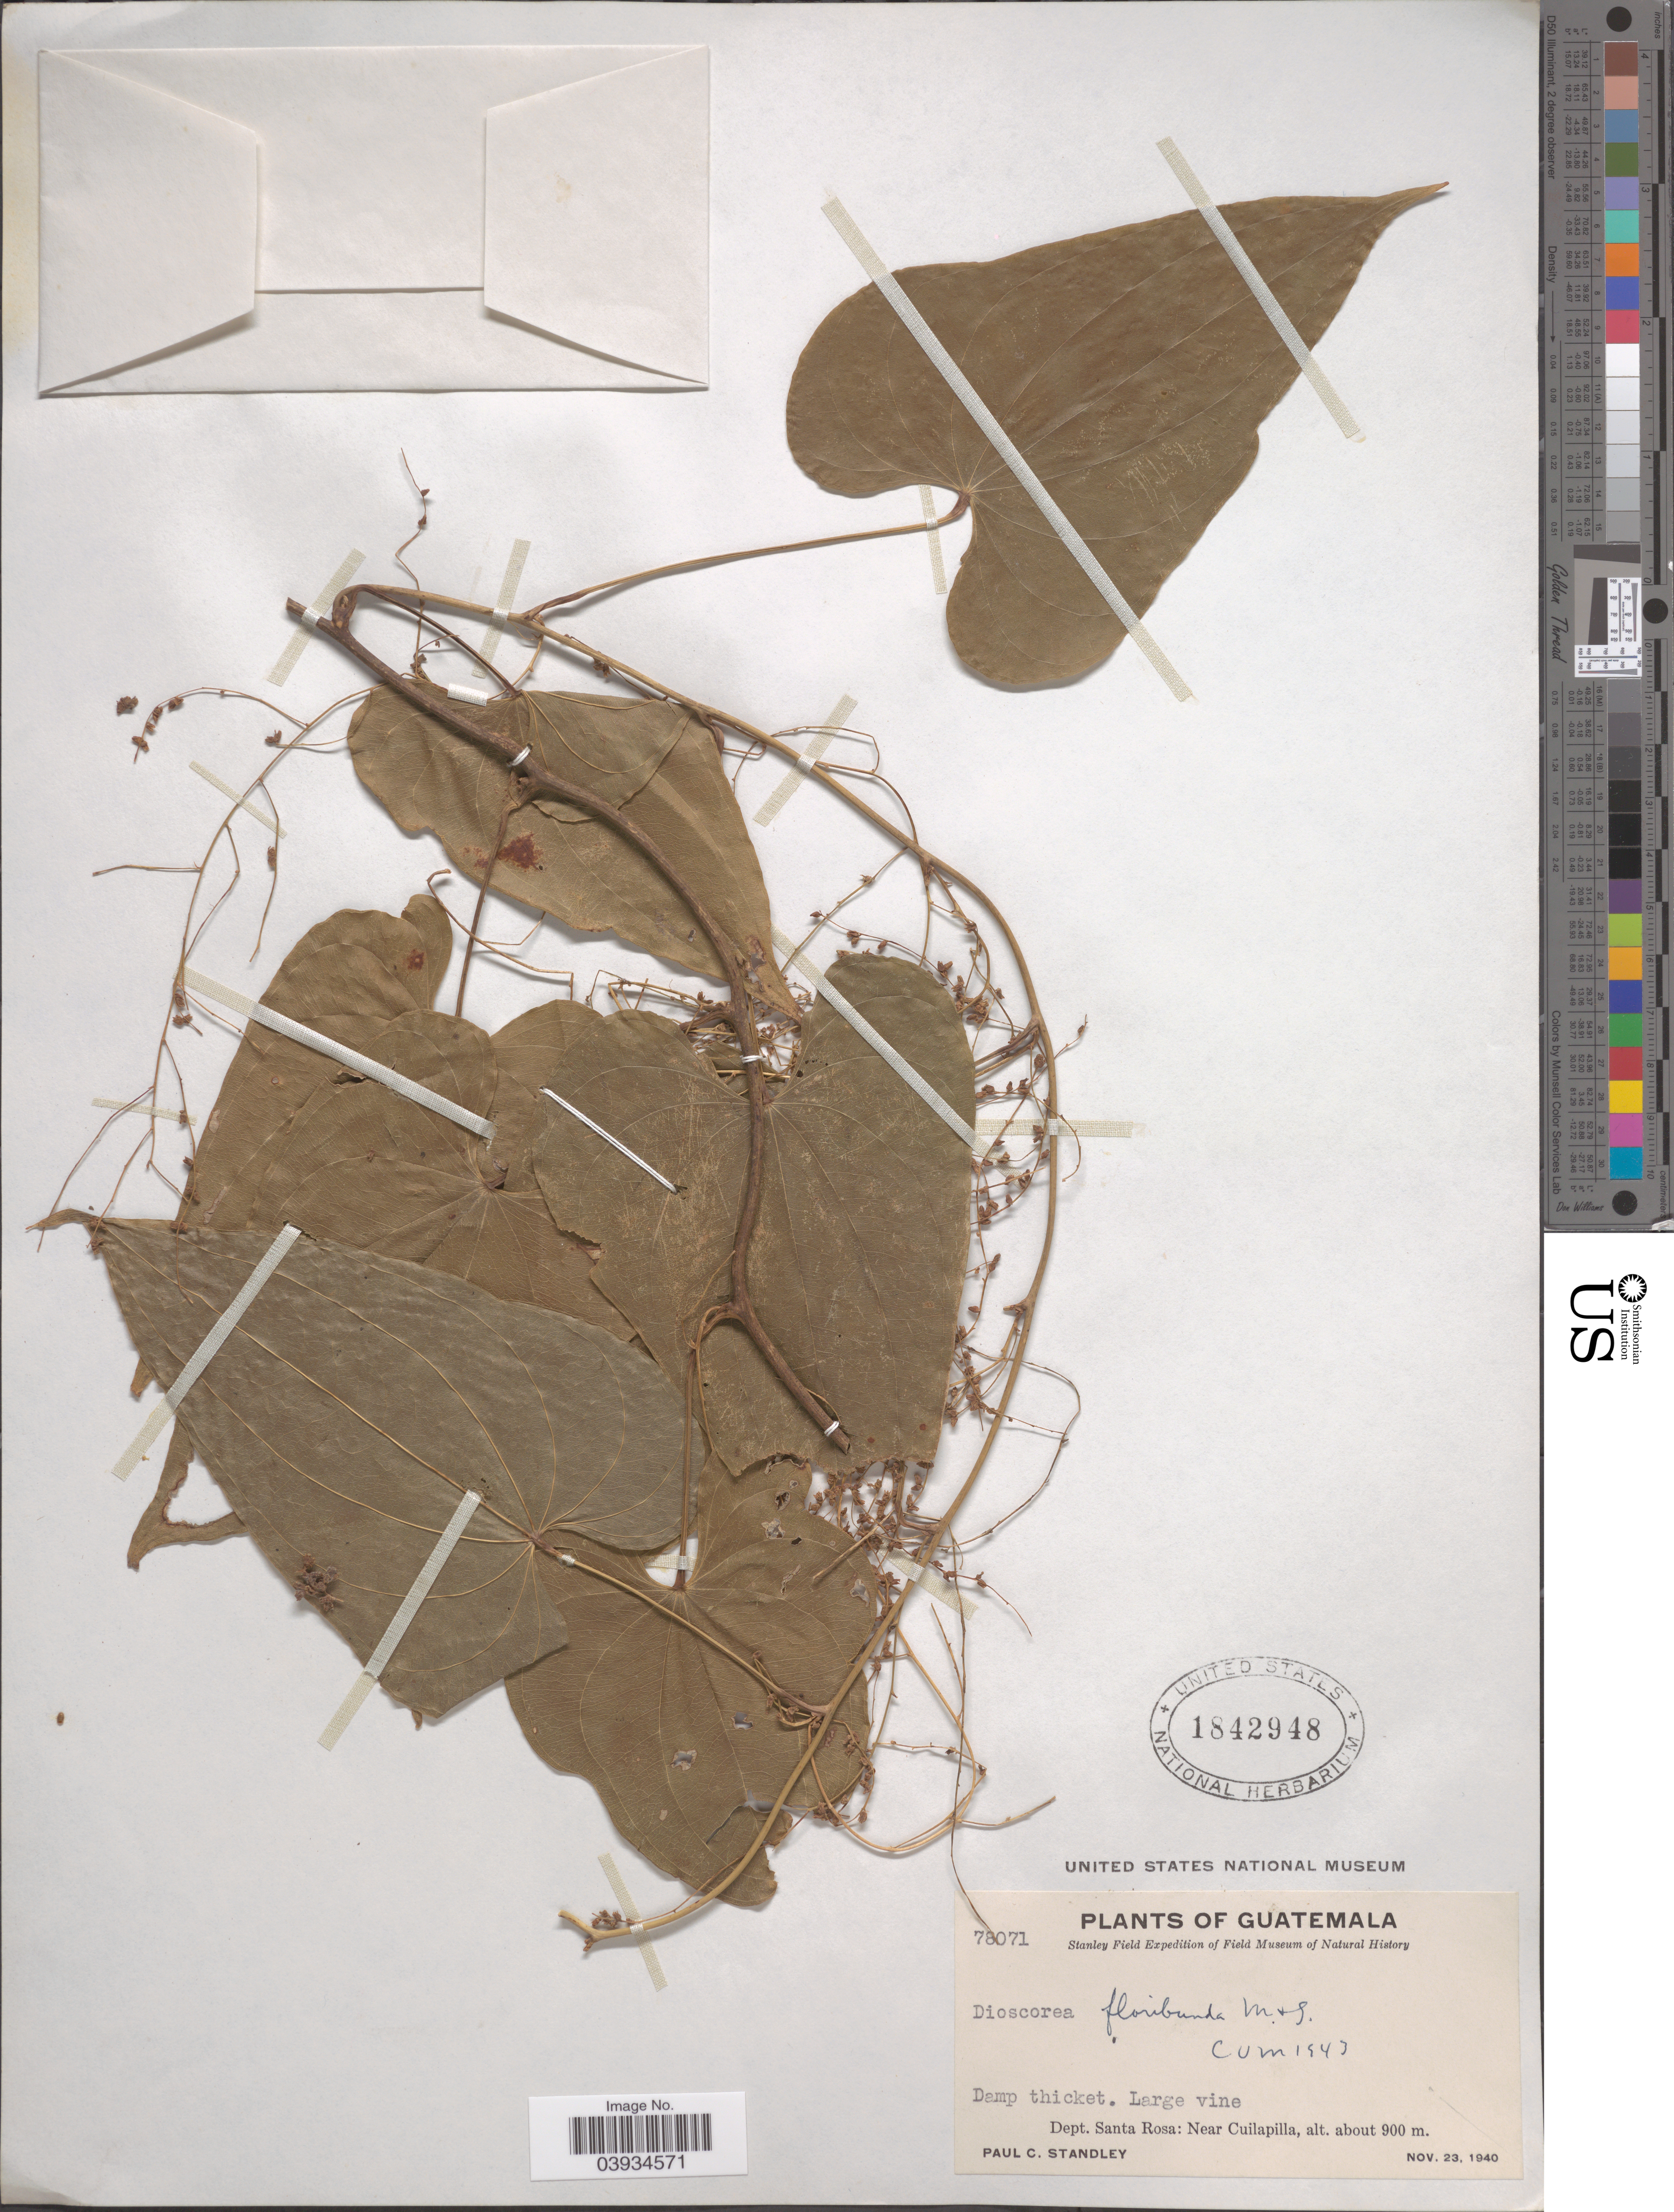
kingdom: Plantae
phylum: Tracheophyta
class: Liliopsida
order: Dioscoreales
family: Dioscoreaceae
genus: Dioscorea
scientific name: Dioscorea floribunda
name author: M. Martens & Galeotti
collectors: P. C. Standley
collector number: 78071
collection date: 1940-11-23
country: Guatemala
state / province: Santa Rosa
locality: Dept. Santa Rosa: Near Cuilapilla.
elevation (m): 900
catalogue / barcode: US 1842948